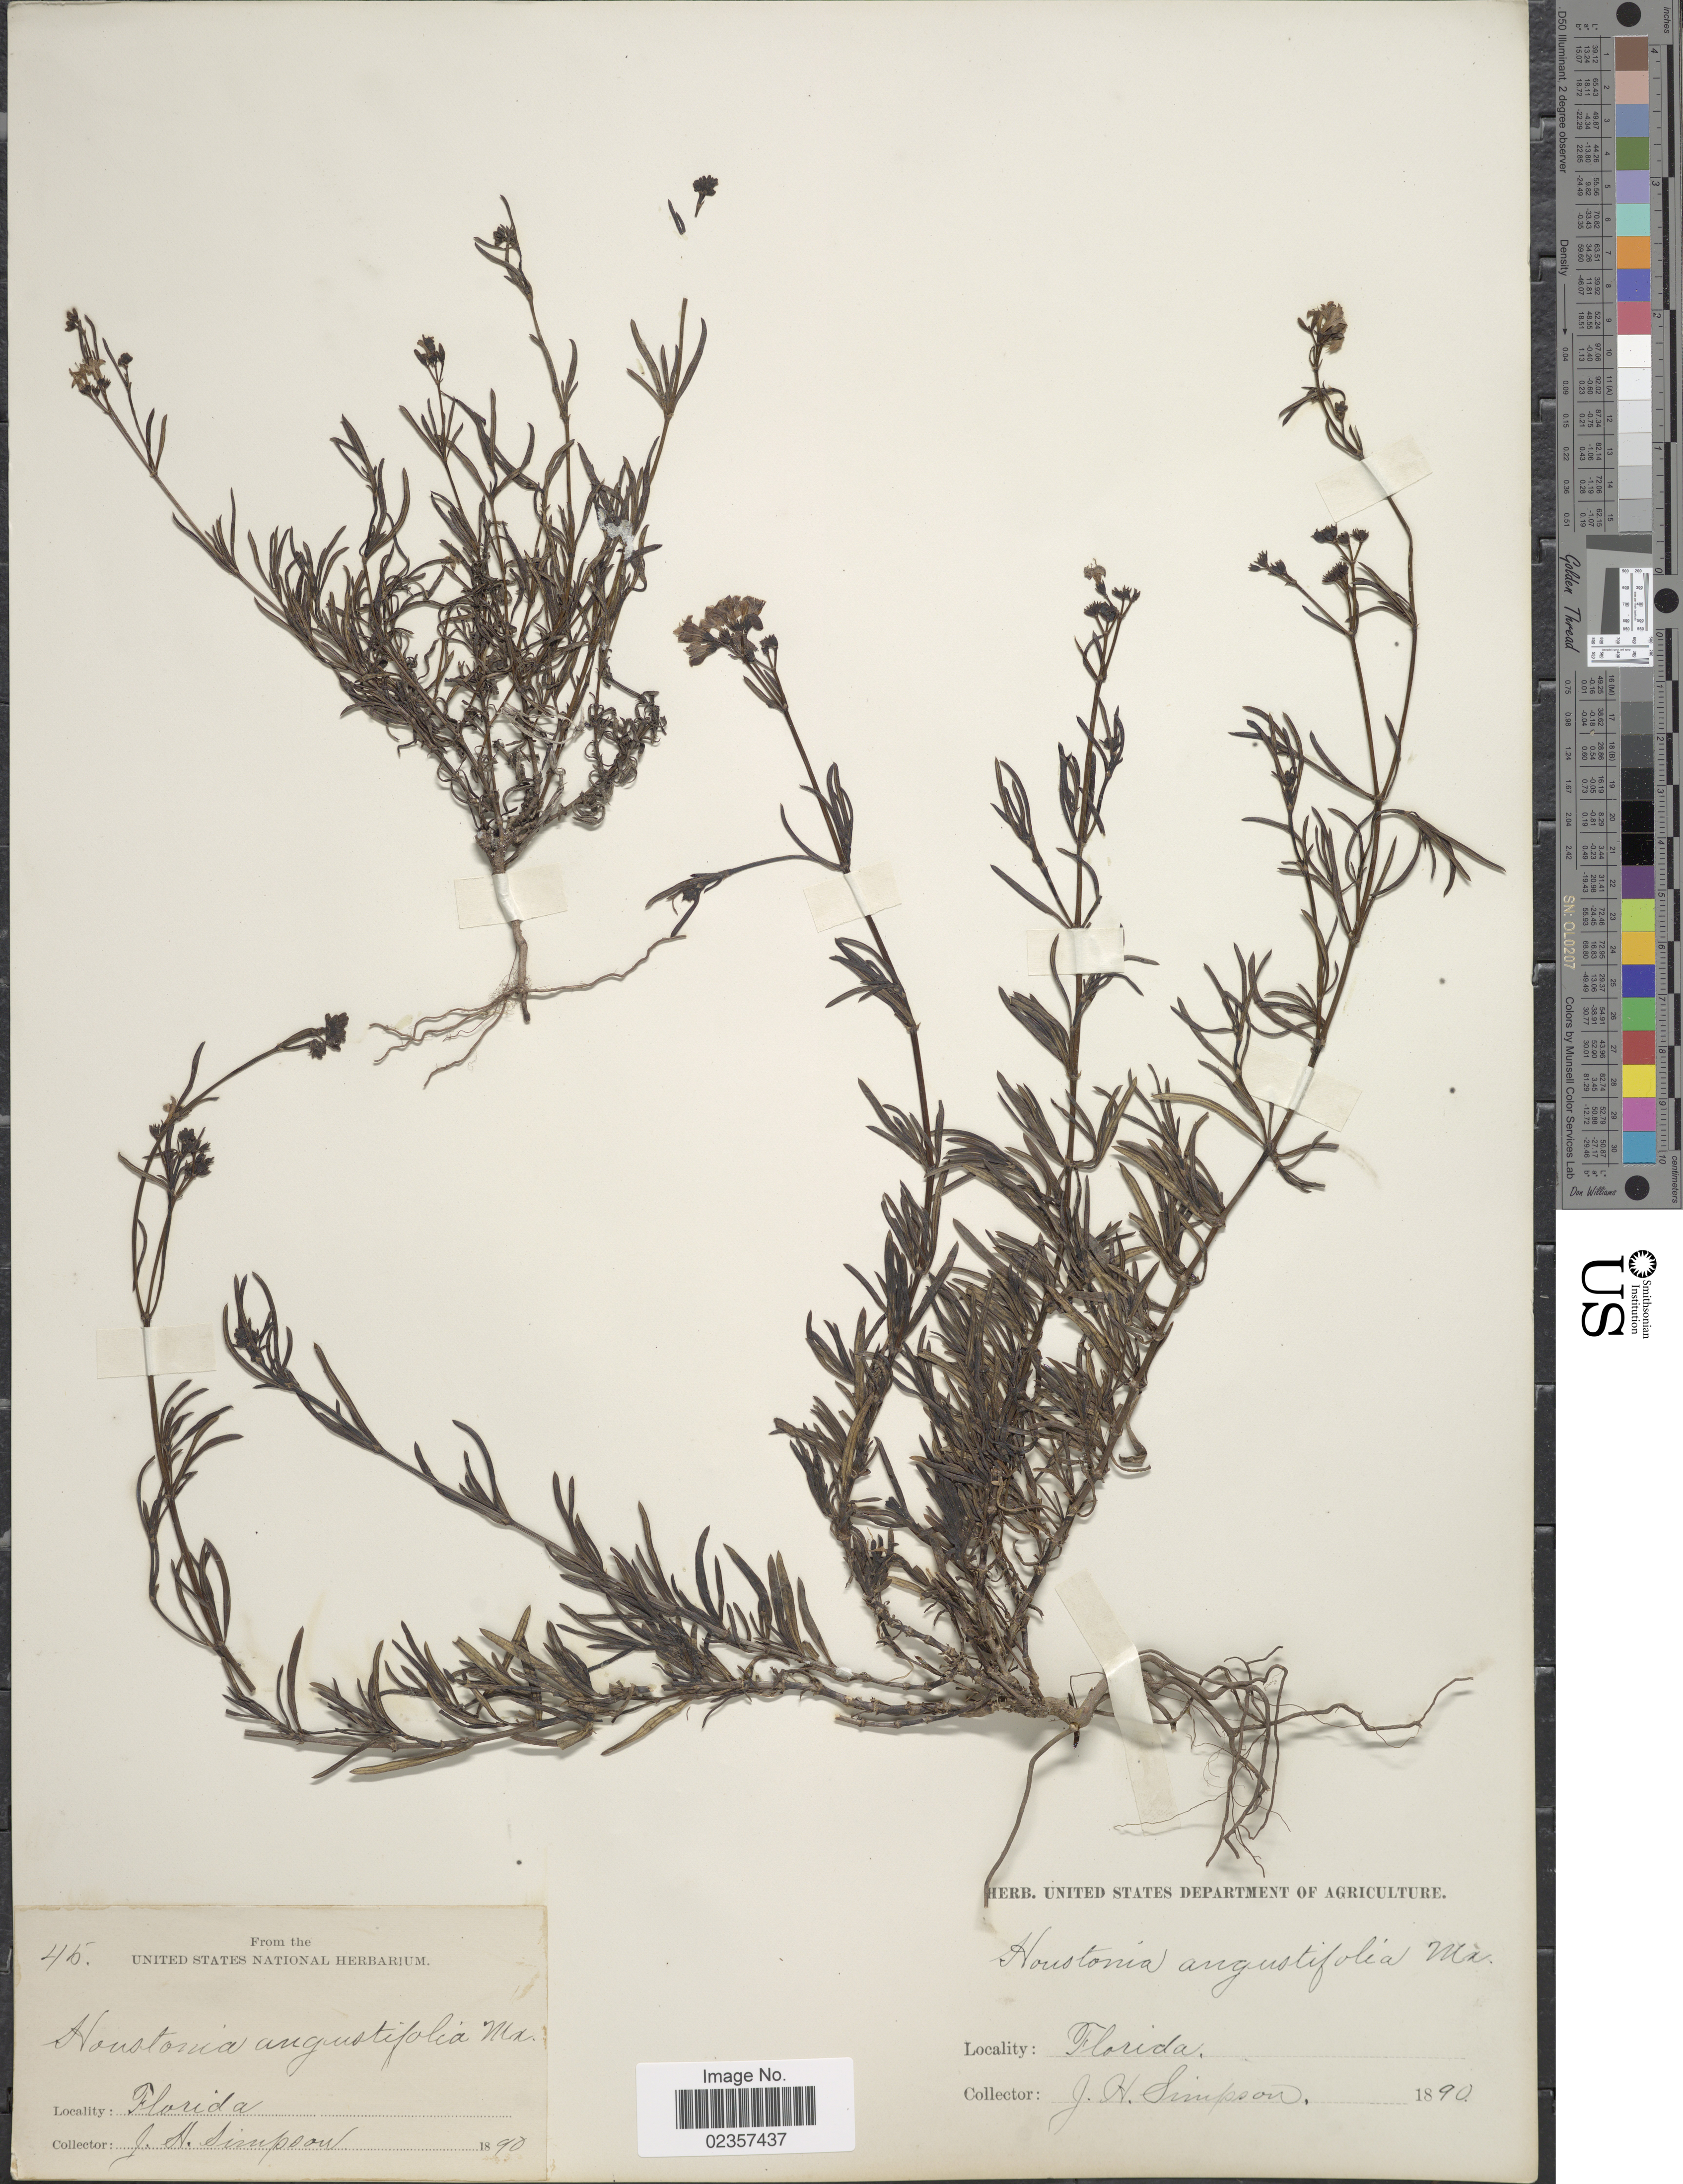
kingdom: Plantae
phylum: Tracheophyta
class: Magnoliopsida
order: Gentianales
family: Rubiaceae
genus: Houstonia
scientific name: Houstonia nigricans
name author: (Lam.) Fernald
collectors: J. H. Simpson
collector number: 45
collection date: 1890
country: United States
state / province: Florida